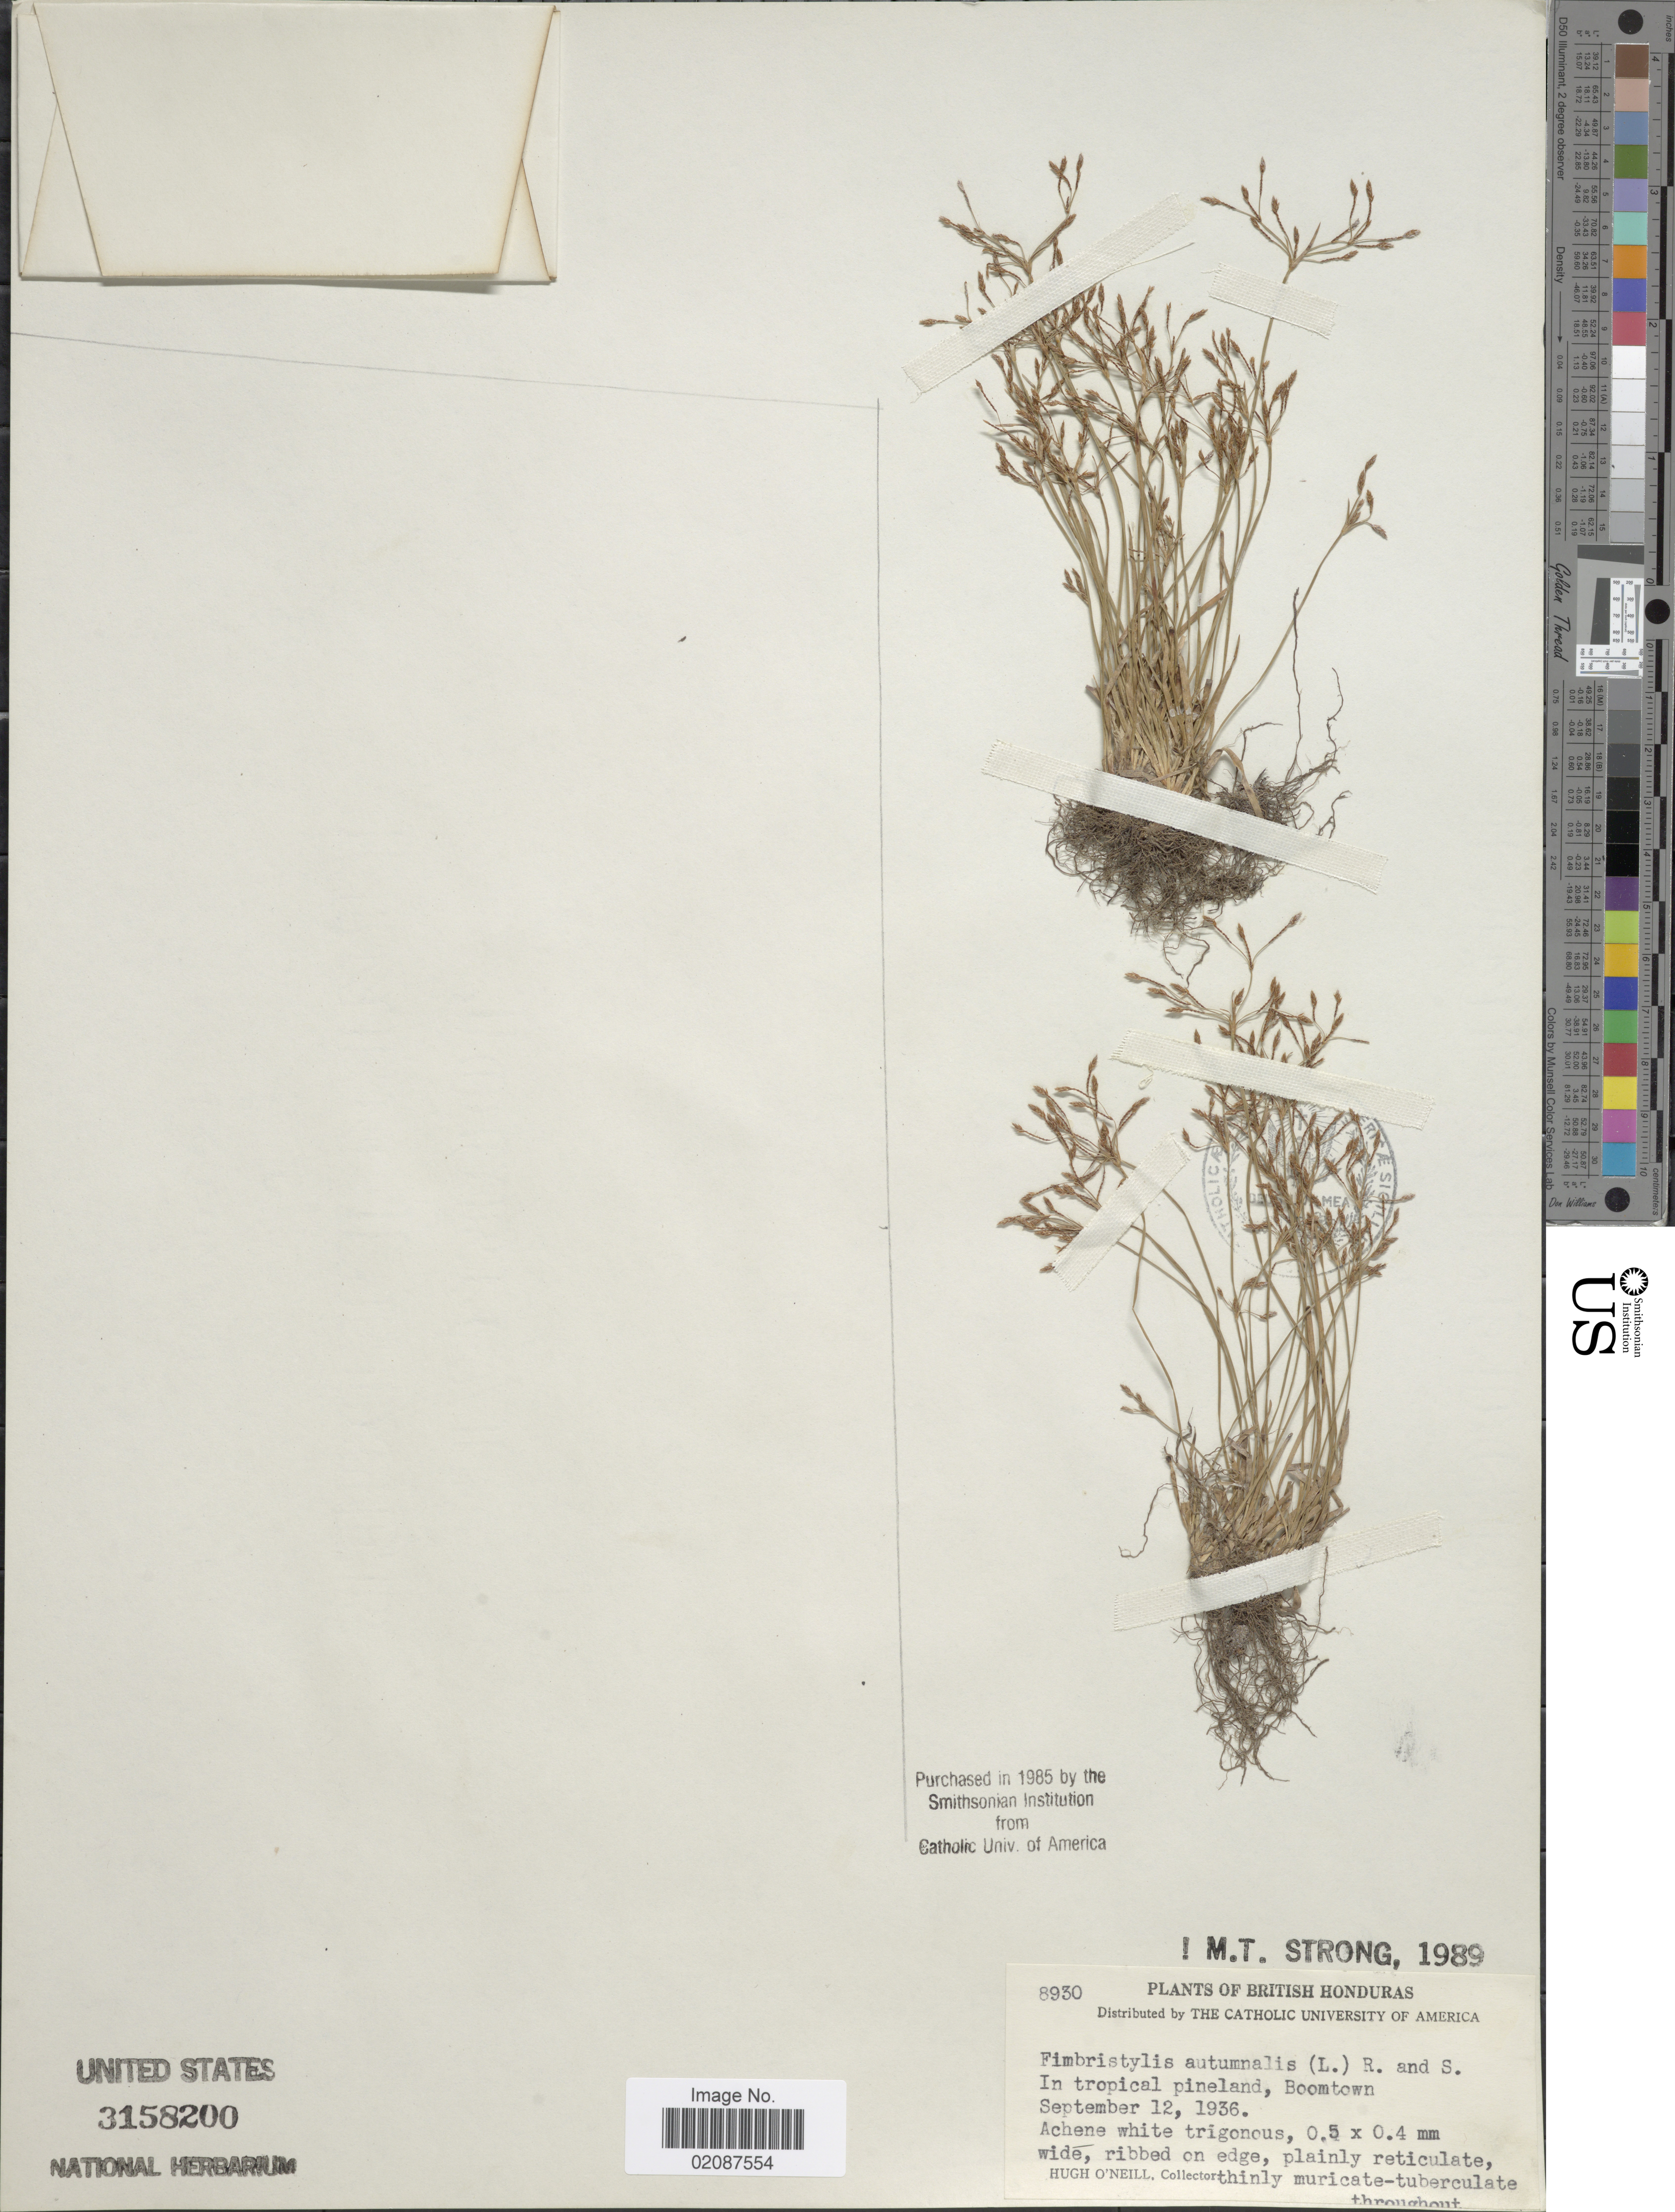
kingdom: Plantae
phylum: Tracheophyta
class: Liliopsida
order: Poales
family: Cyperaceae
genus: Fimbristylis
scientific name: Fimbristylis autumnalis (L.) Roem. & Schult.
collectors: H. O'Neill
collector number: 8930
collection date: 1936-09-12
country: Belize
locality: British Honduras, Boomtown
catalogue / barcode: US 3158200